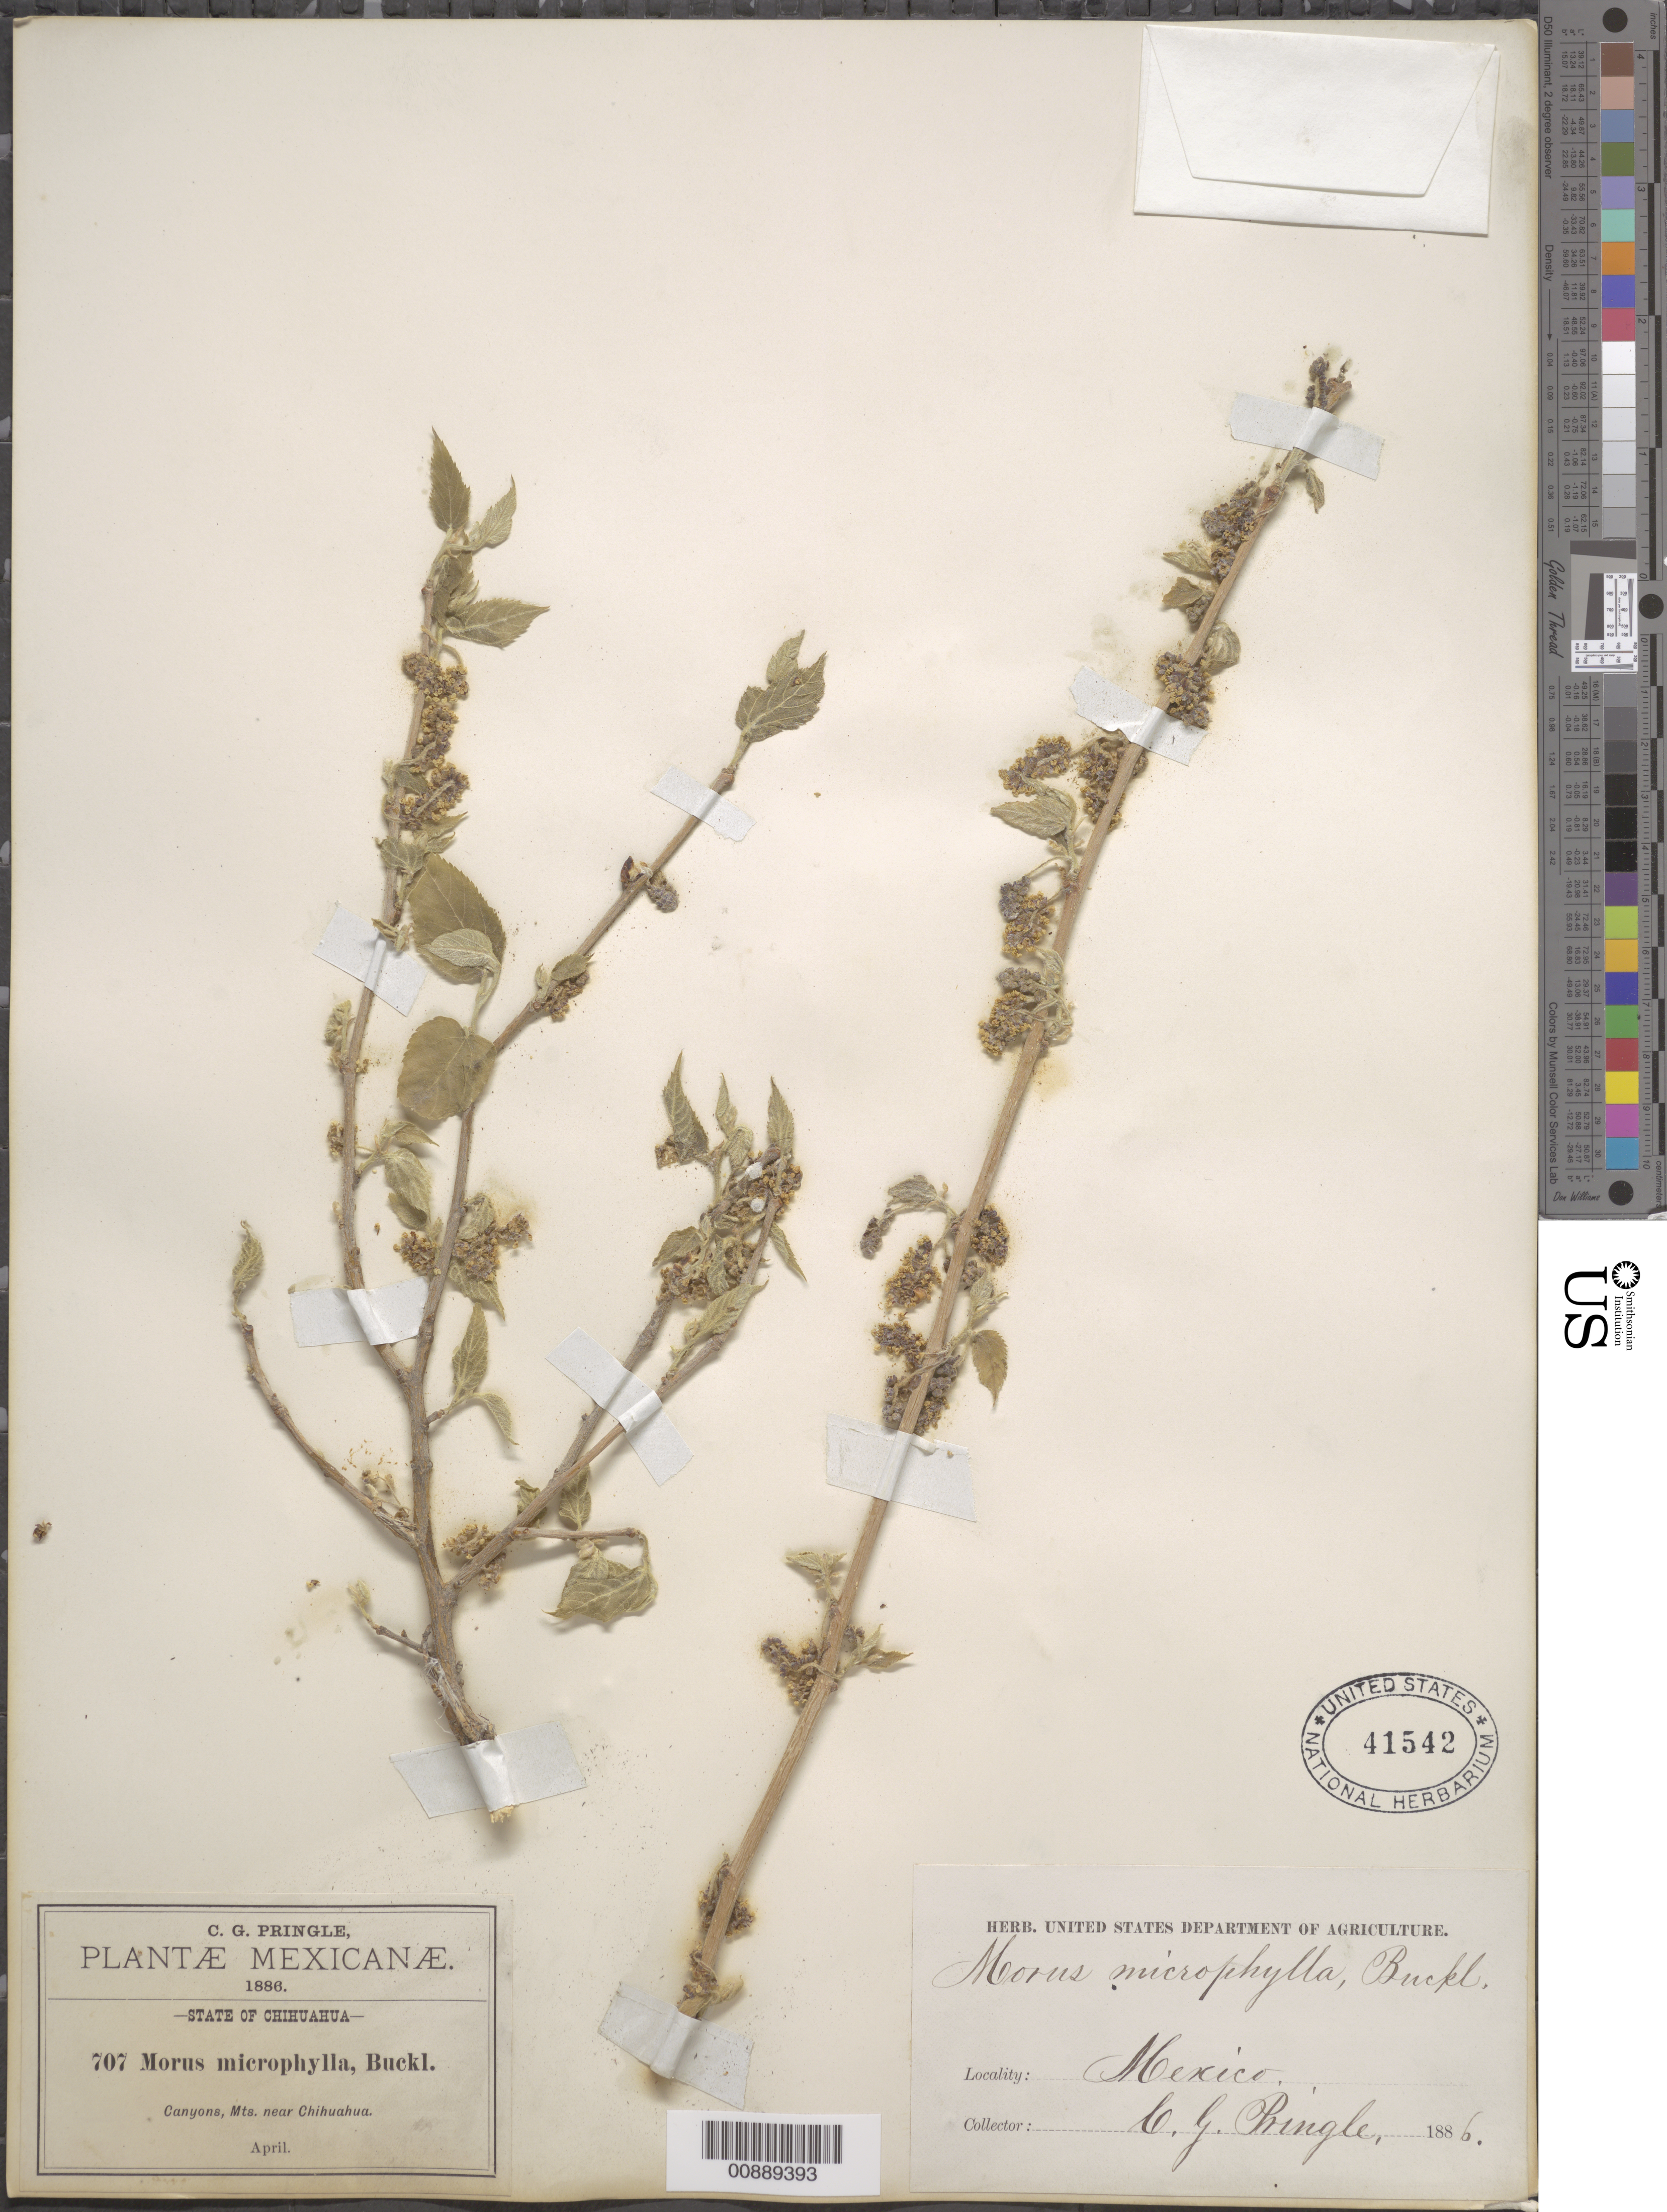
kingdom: Plantae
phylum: Tracheophyta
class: Magnoliopsida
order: Rosales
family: Moraceae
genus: Morus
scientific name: Morus microphylla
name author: Buckley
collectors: C. G. Pringle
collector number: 707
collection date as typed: Apr 1886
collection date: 1886-04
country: Mexico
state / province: Chihuahua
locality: Mts. Near Chihuahua.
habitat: Canyons.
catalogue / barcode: US 41542